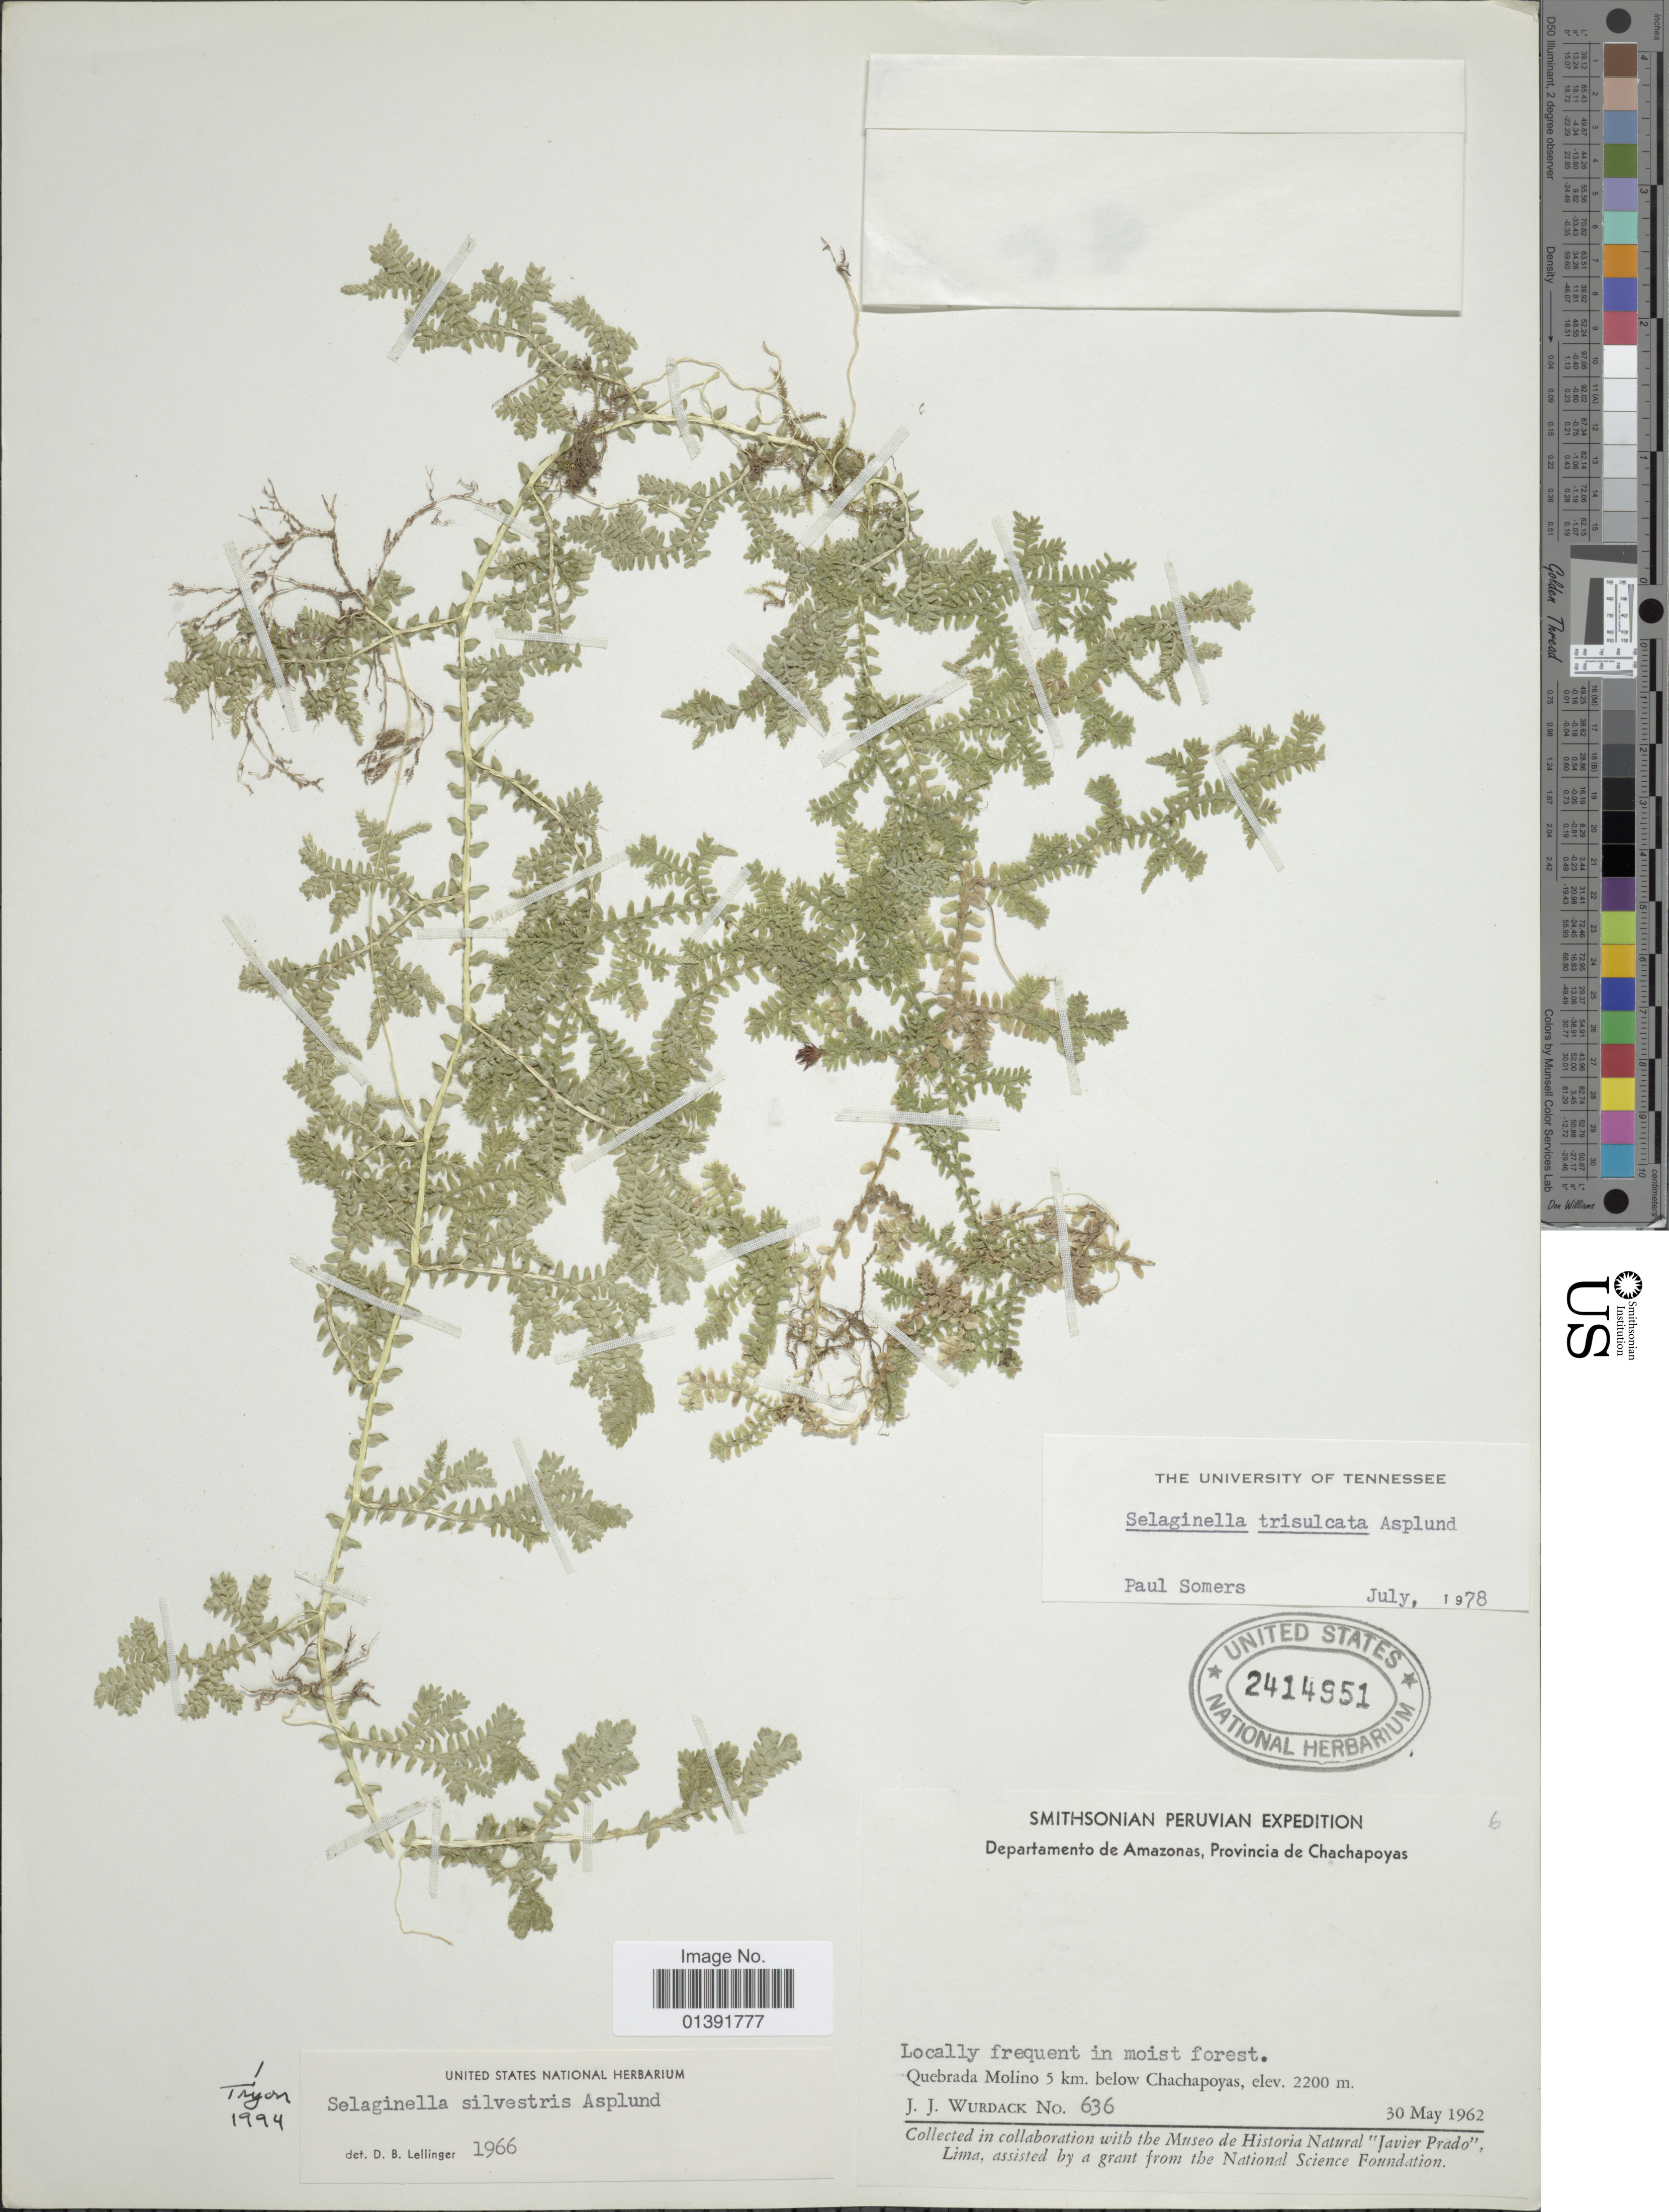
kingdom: Plantae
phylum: Tracheophyta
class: Lycopodiopsida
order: Selaginellales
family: Selaginellaceae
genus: Selaginella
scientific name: Selaginella silvestris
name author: Aspl.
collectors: J. J. Wurdack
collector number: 636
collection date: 1962-05-30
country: Peru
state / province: Amazonas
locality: Provincia de Chachapoyas, Quebrada Molina 5 km below Chachapoyas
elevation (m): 2200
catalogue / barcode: US 2414951